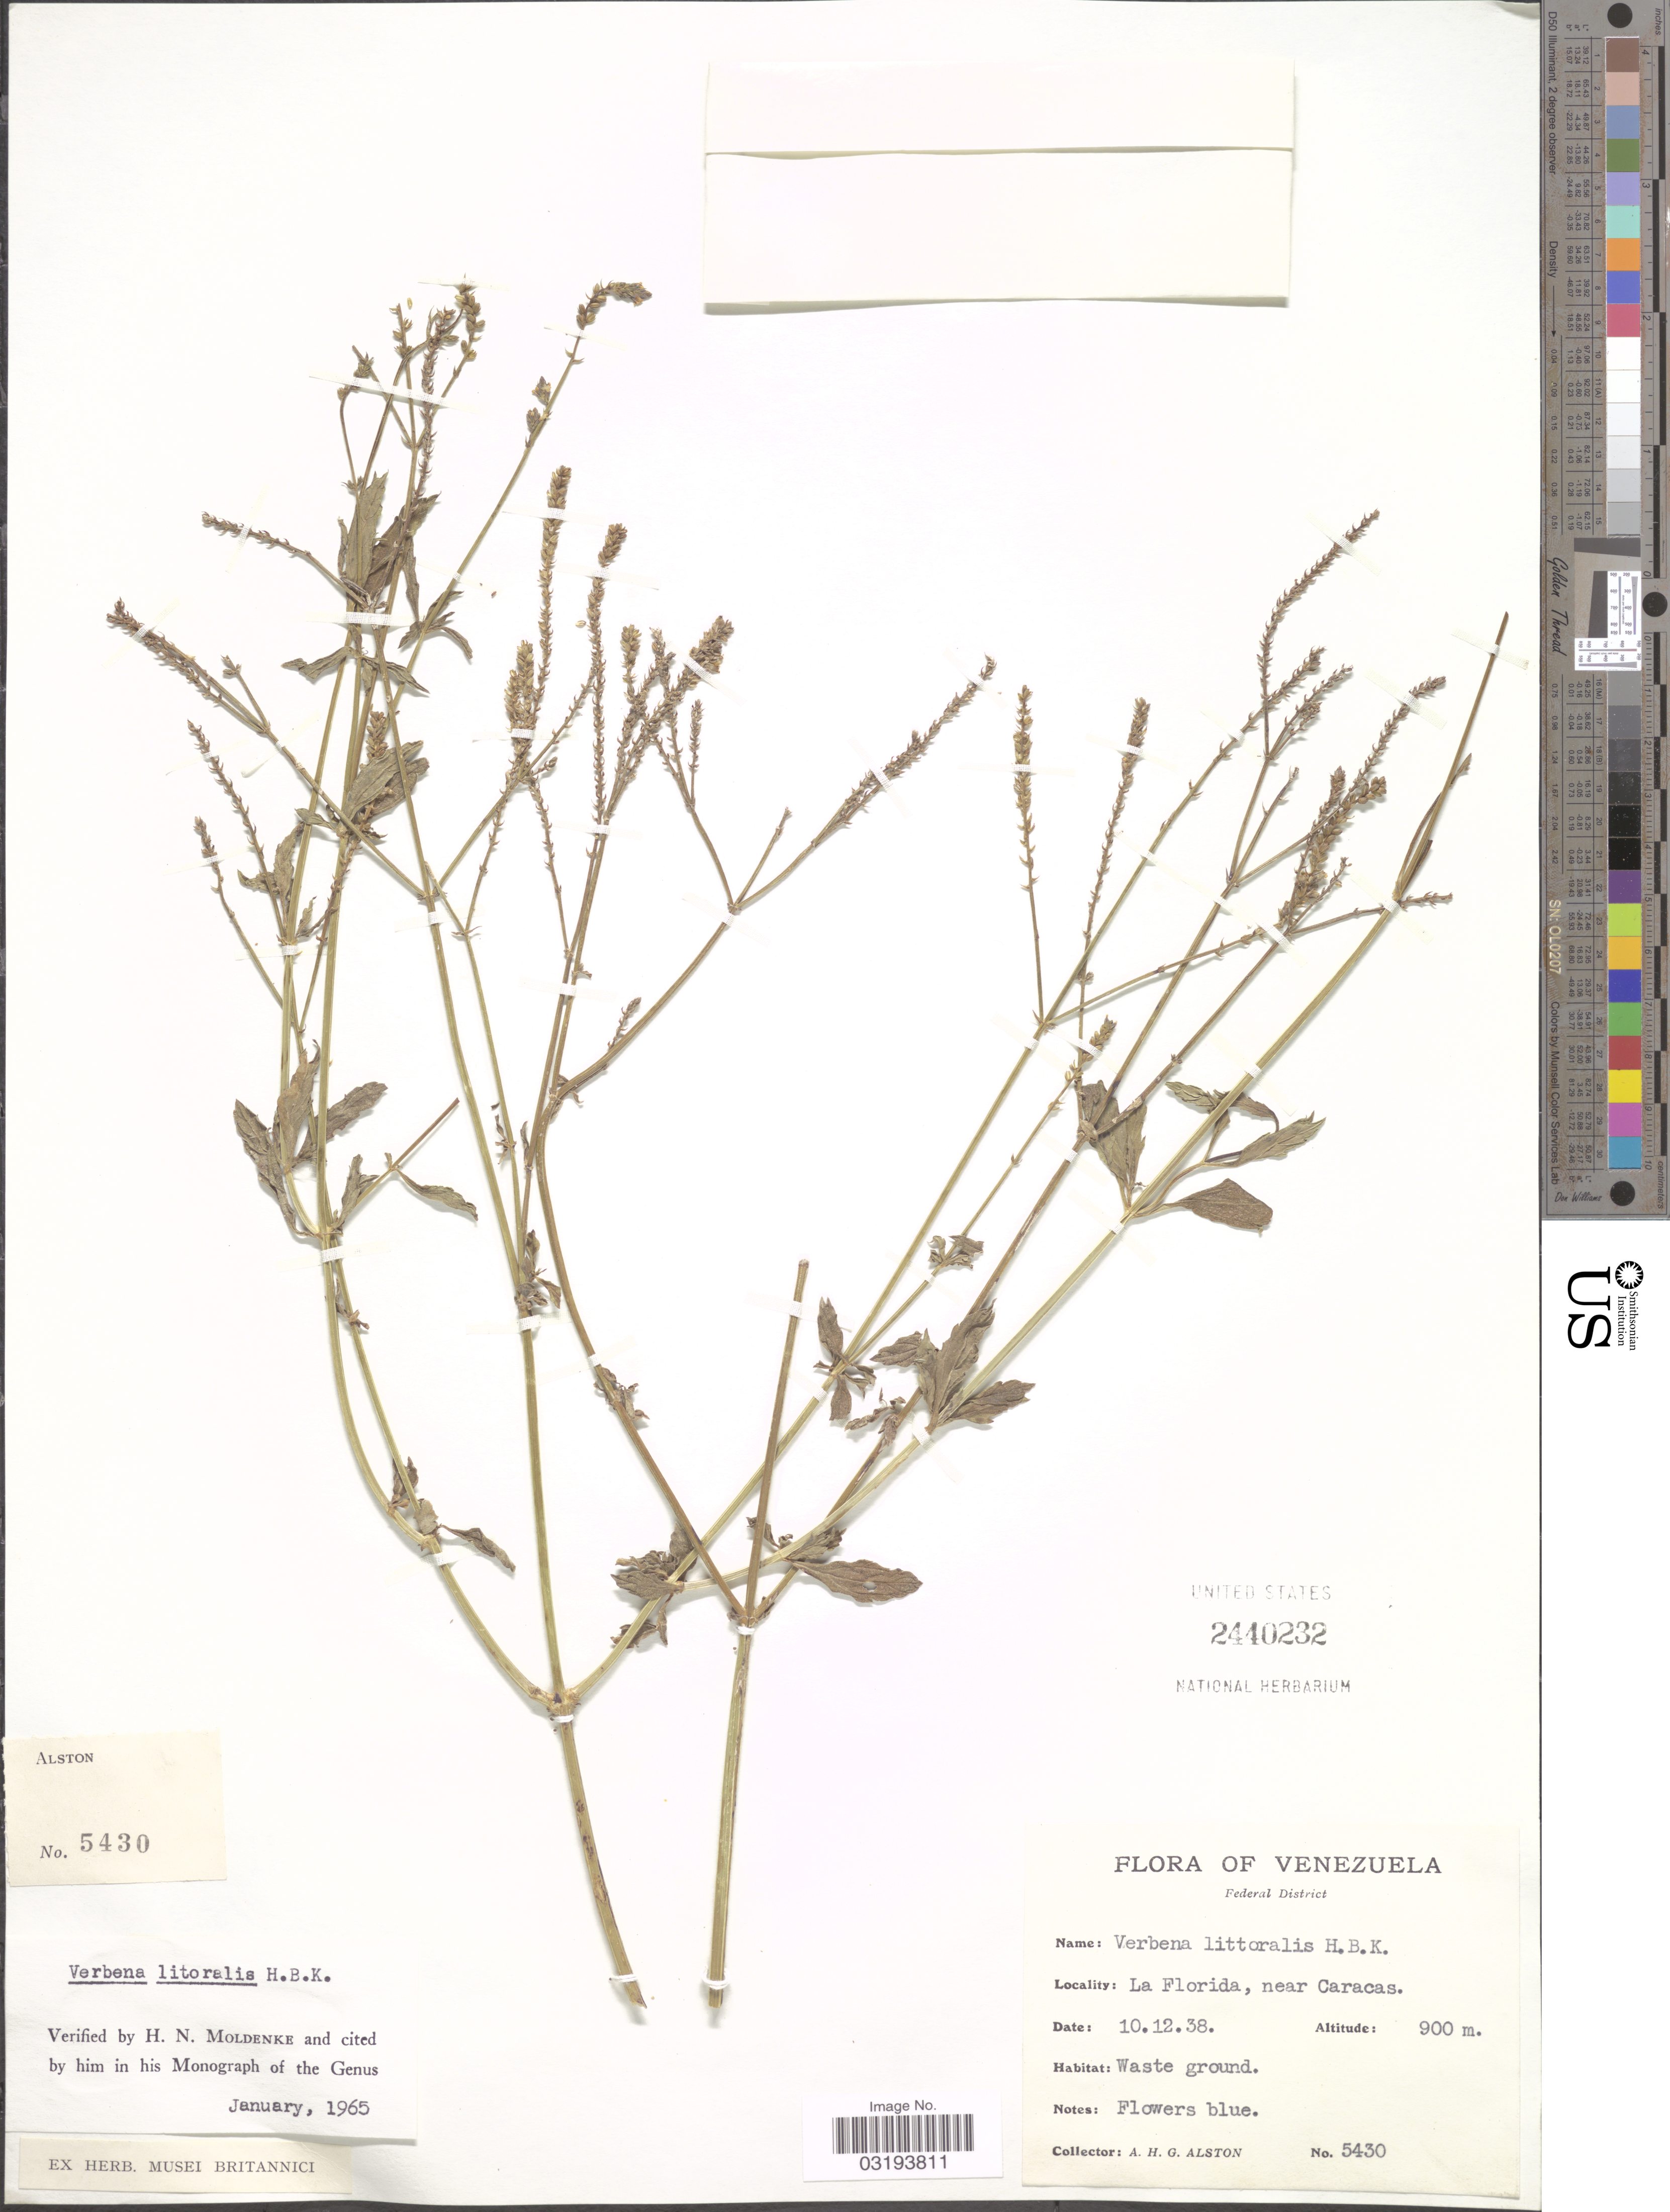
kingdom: Plantae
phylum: Tracheophyta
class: Magnoliopsida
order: Lamiales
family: Verbenaceae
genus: Verbena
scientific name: Verbena litoralis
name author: Kunth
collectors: A. H. Alston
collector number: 5430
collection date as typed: Transcribed d/m/y: 10/12/38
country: Venezuela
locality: Federal District, La Florida, near Caracas.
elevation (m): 900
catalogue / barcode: US 2440232